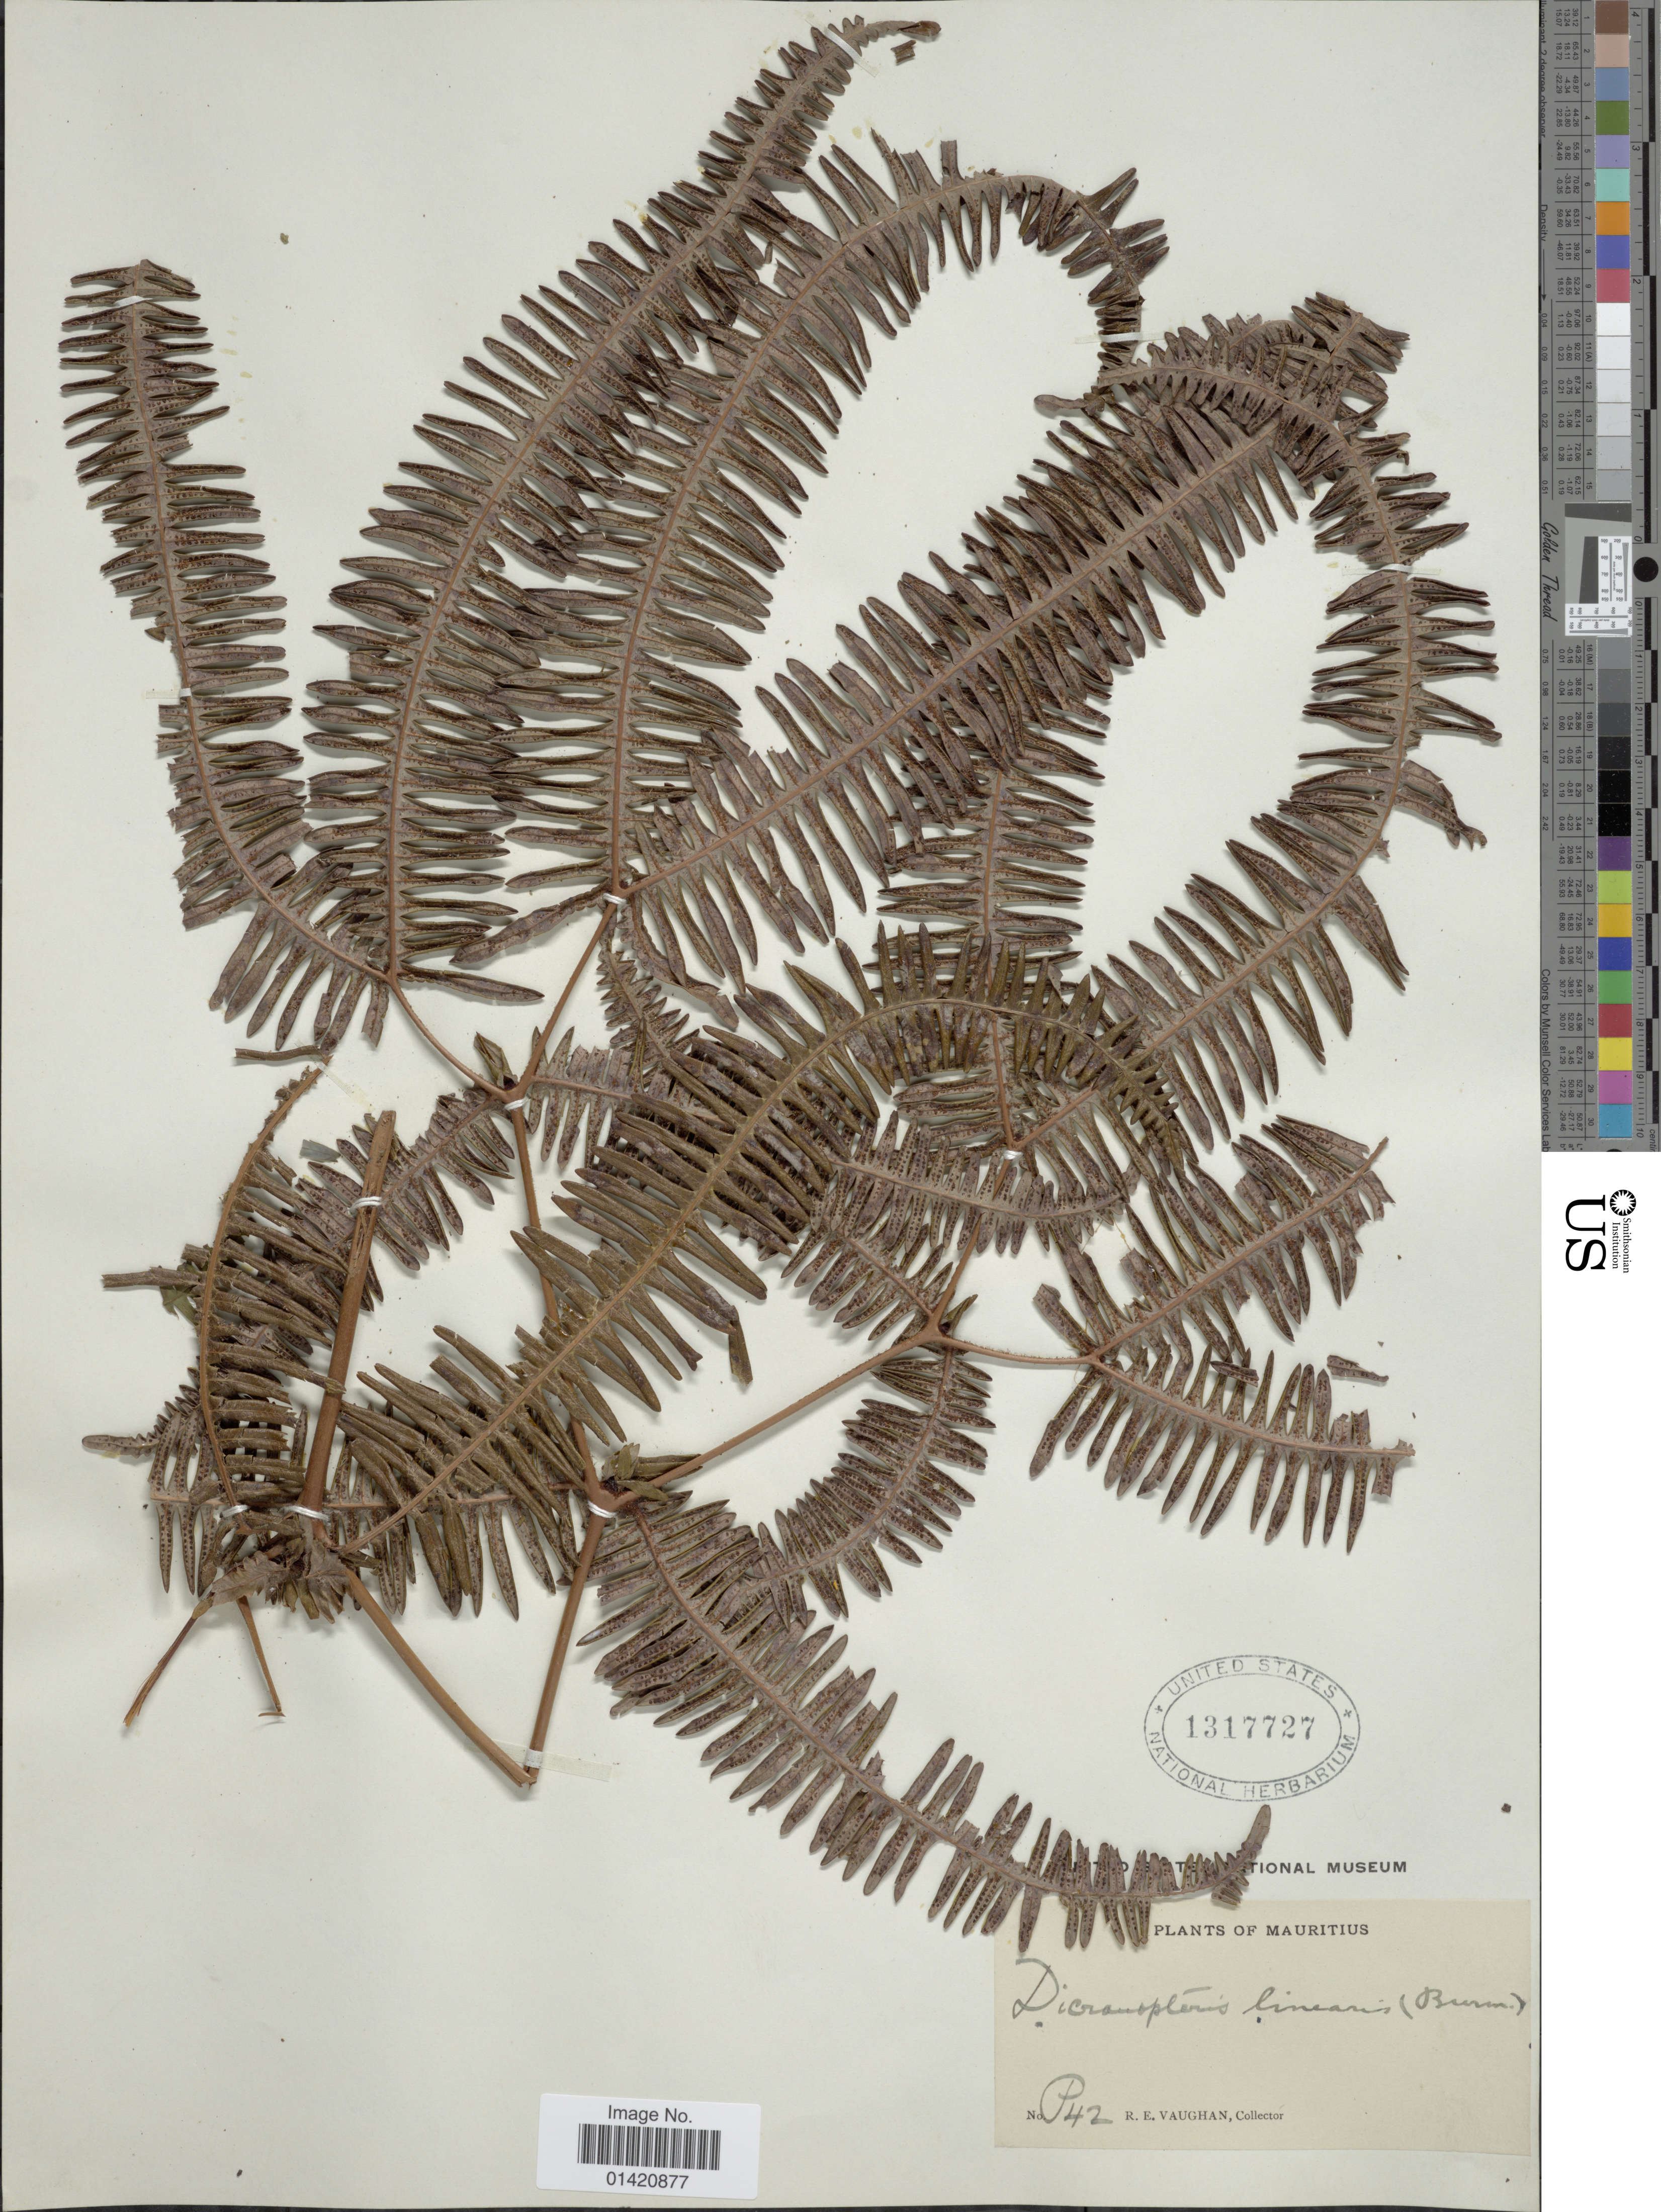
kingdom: Plantae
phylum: Tracheophyta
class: Polypodiopsida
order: Gleicheniales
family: Gleicheniaceae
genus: Dicranopteris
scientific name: Dicranopteris linearis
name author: (Burm. f.) Underw.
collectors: R. Vaughan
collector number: P 42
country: Mauritius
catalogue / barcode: US 1317727